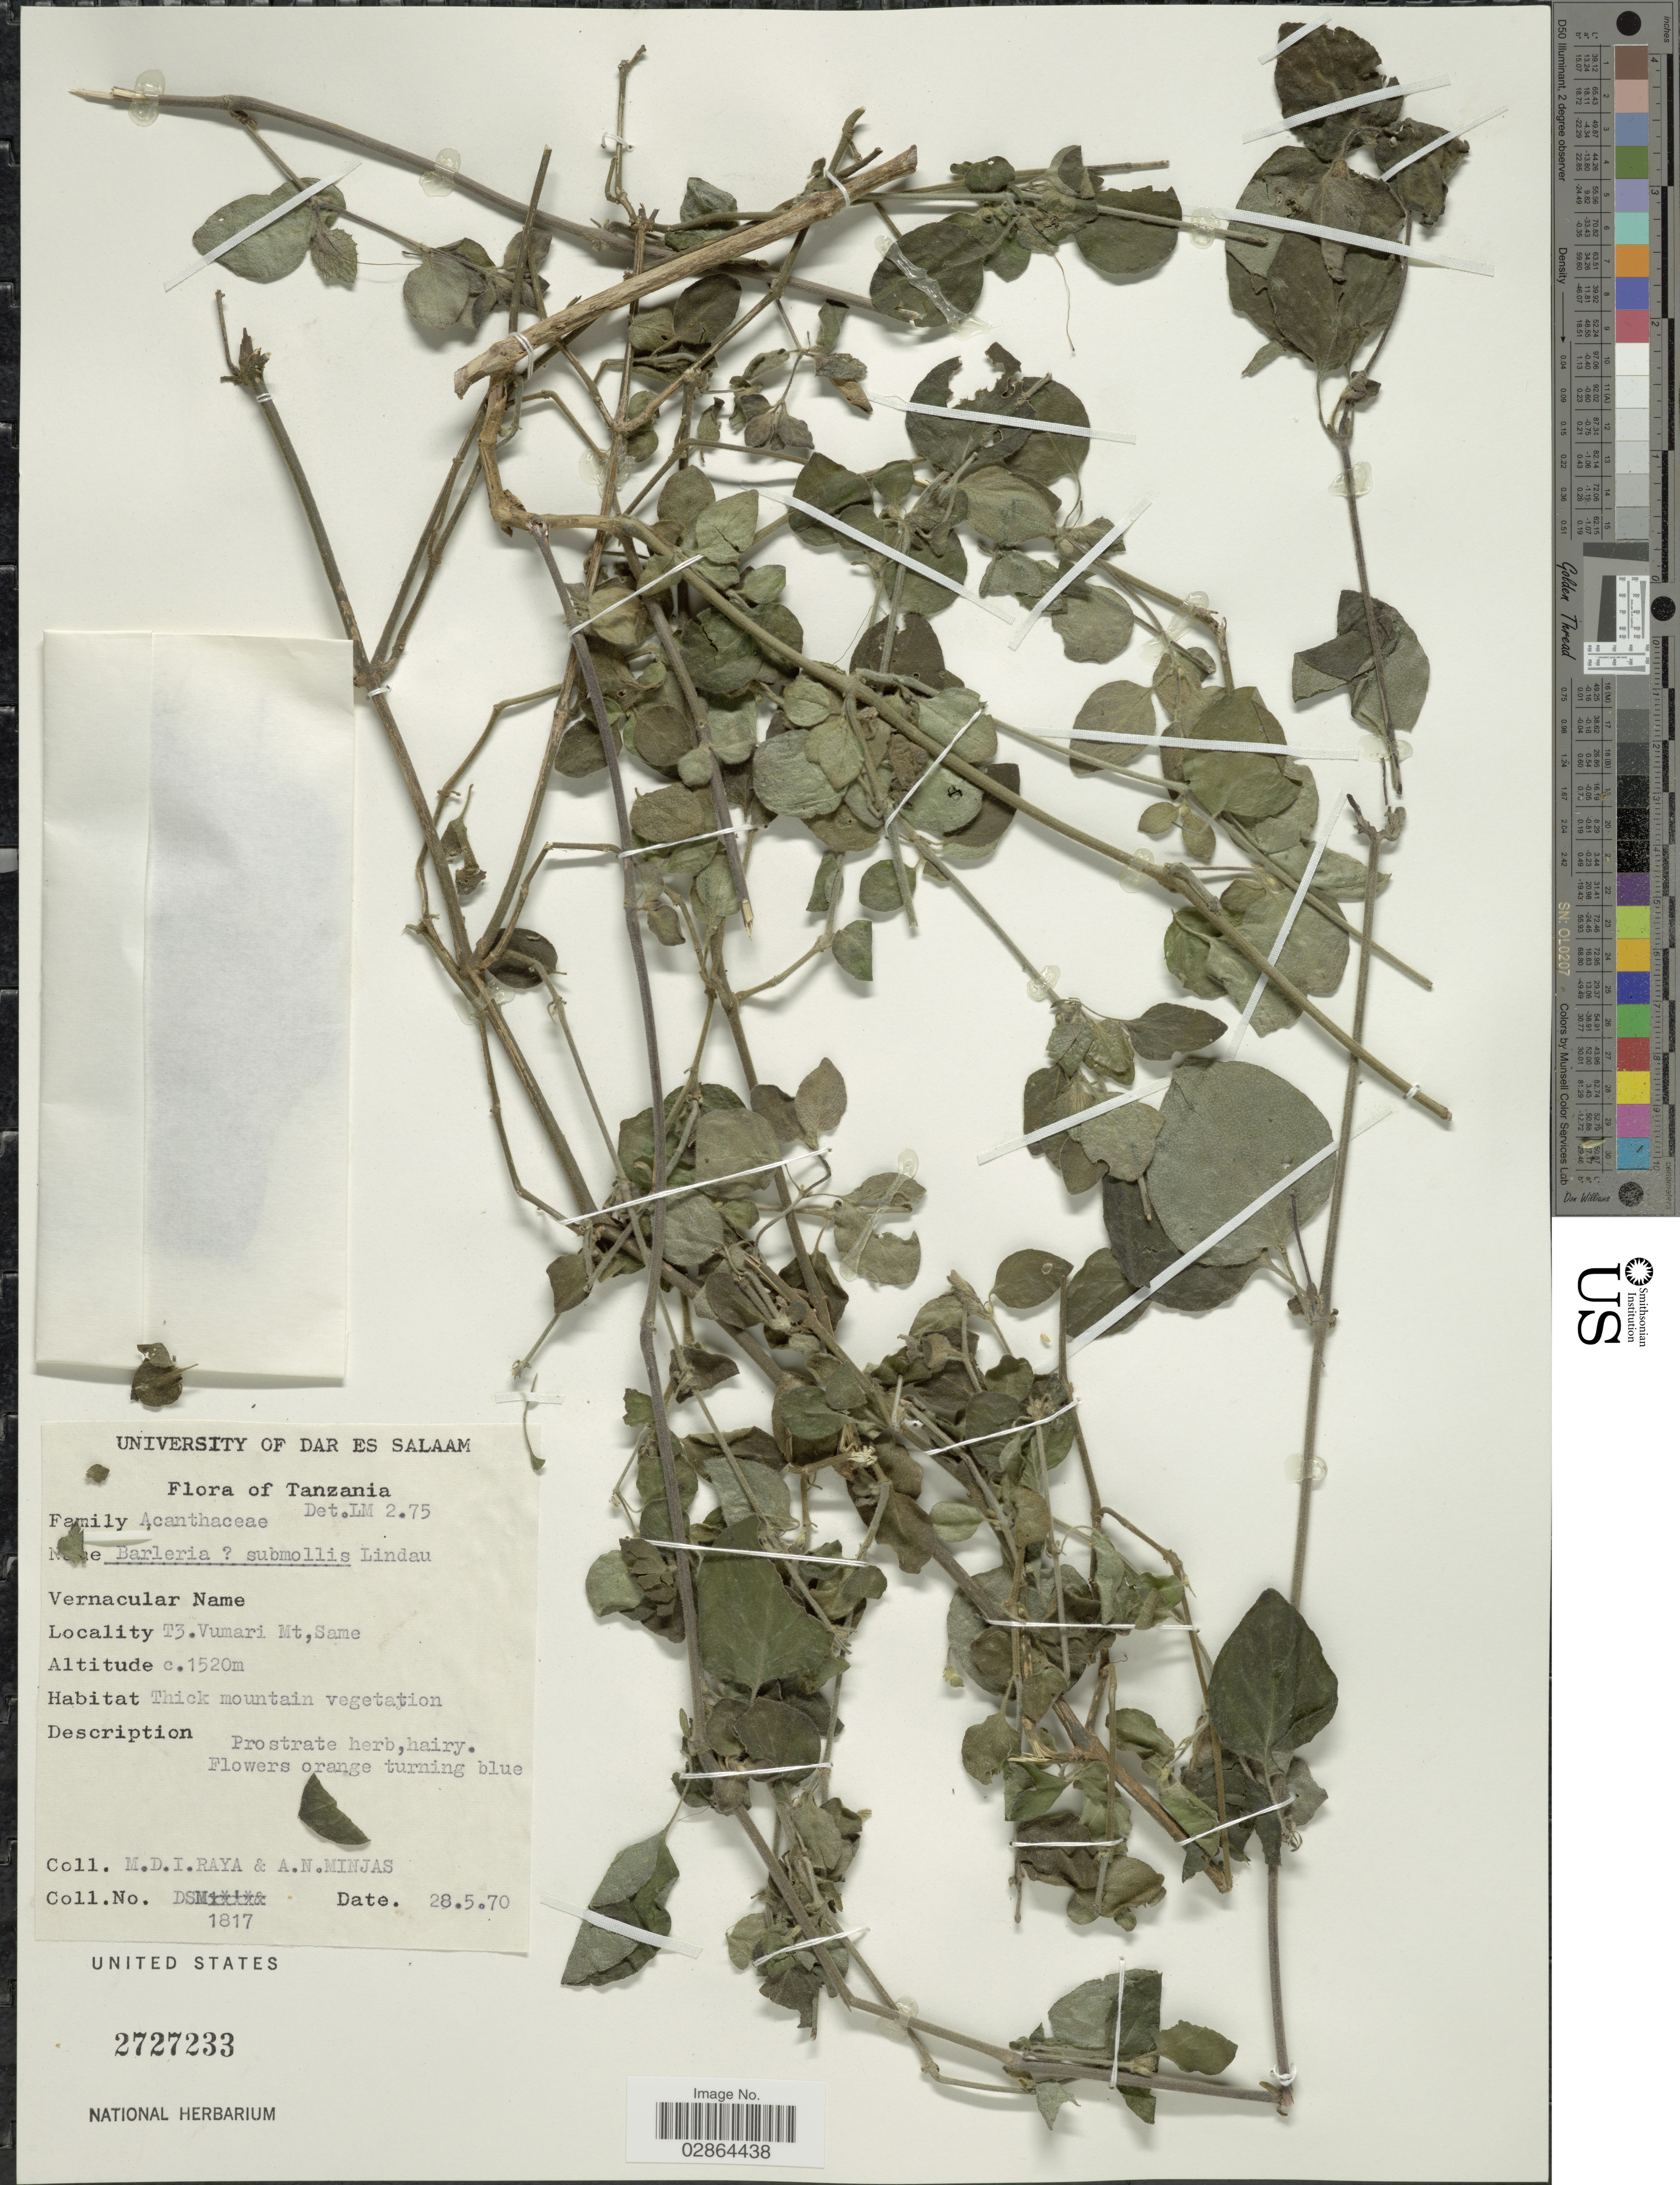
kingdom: Plantae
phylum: Tracheophyta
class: Magnoliopsida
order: Lamiales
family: Acanthaceae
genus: Barleria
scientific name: Barleria submollis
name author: Lindau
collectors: M. Raya & A. Minjas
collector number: DSM1817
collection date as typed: Transcribed d/m/y: 28/5/70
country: Tanzania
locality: T3. Vumari Mt. Same.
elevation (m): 1520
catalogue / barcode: US 2727233